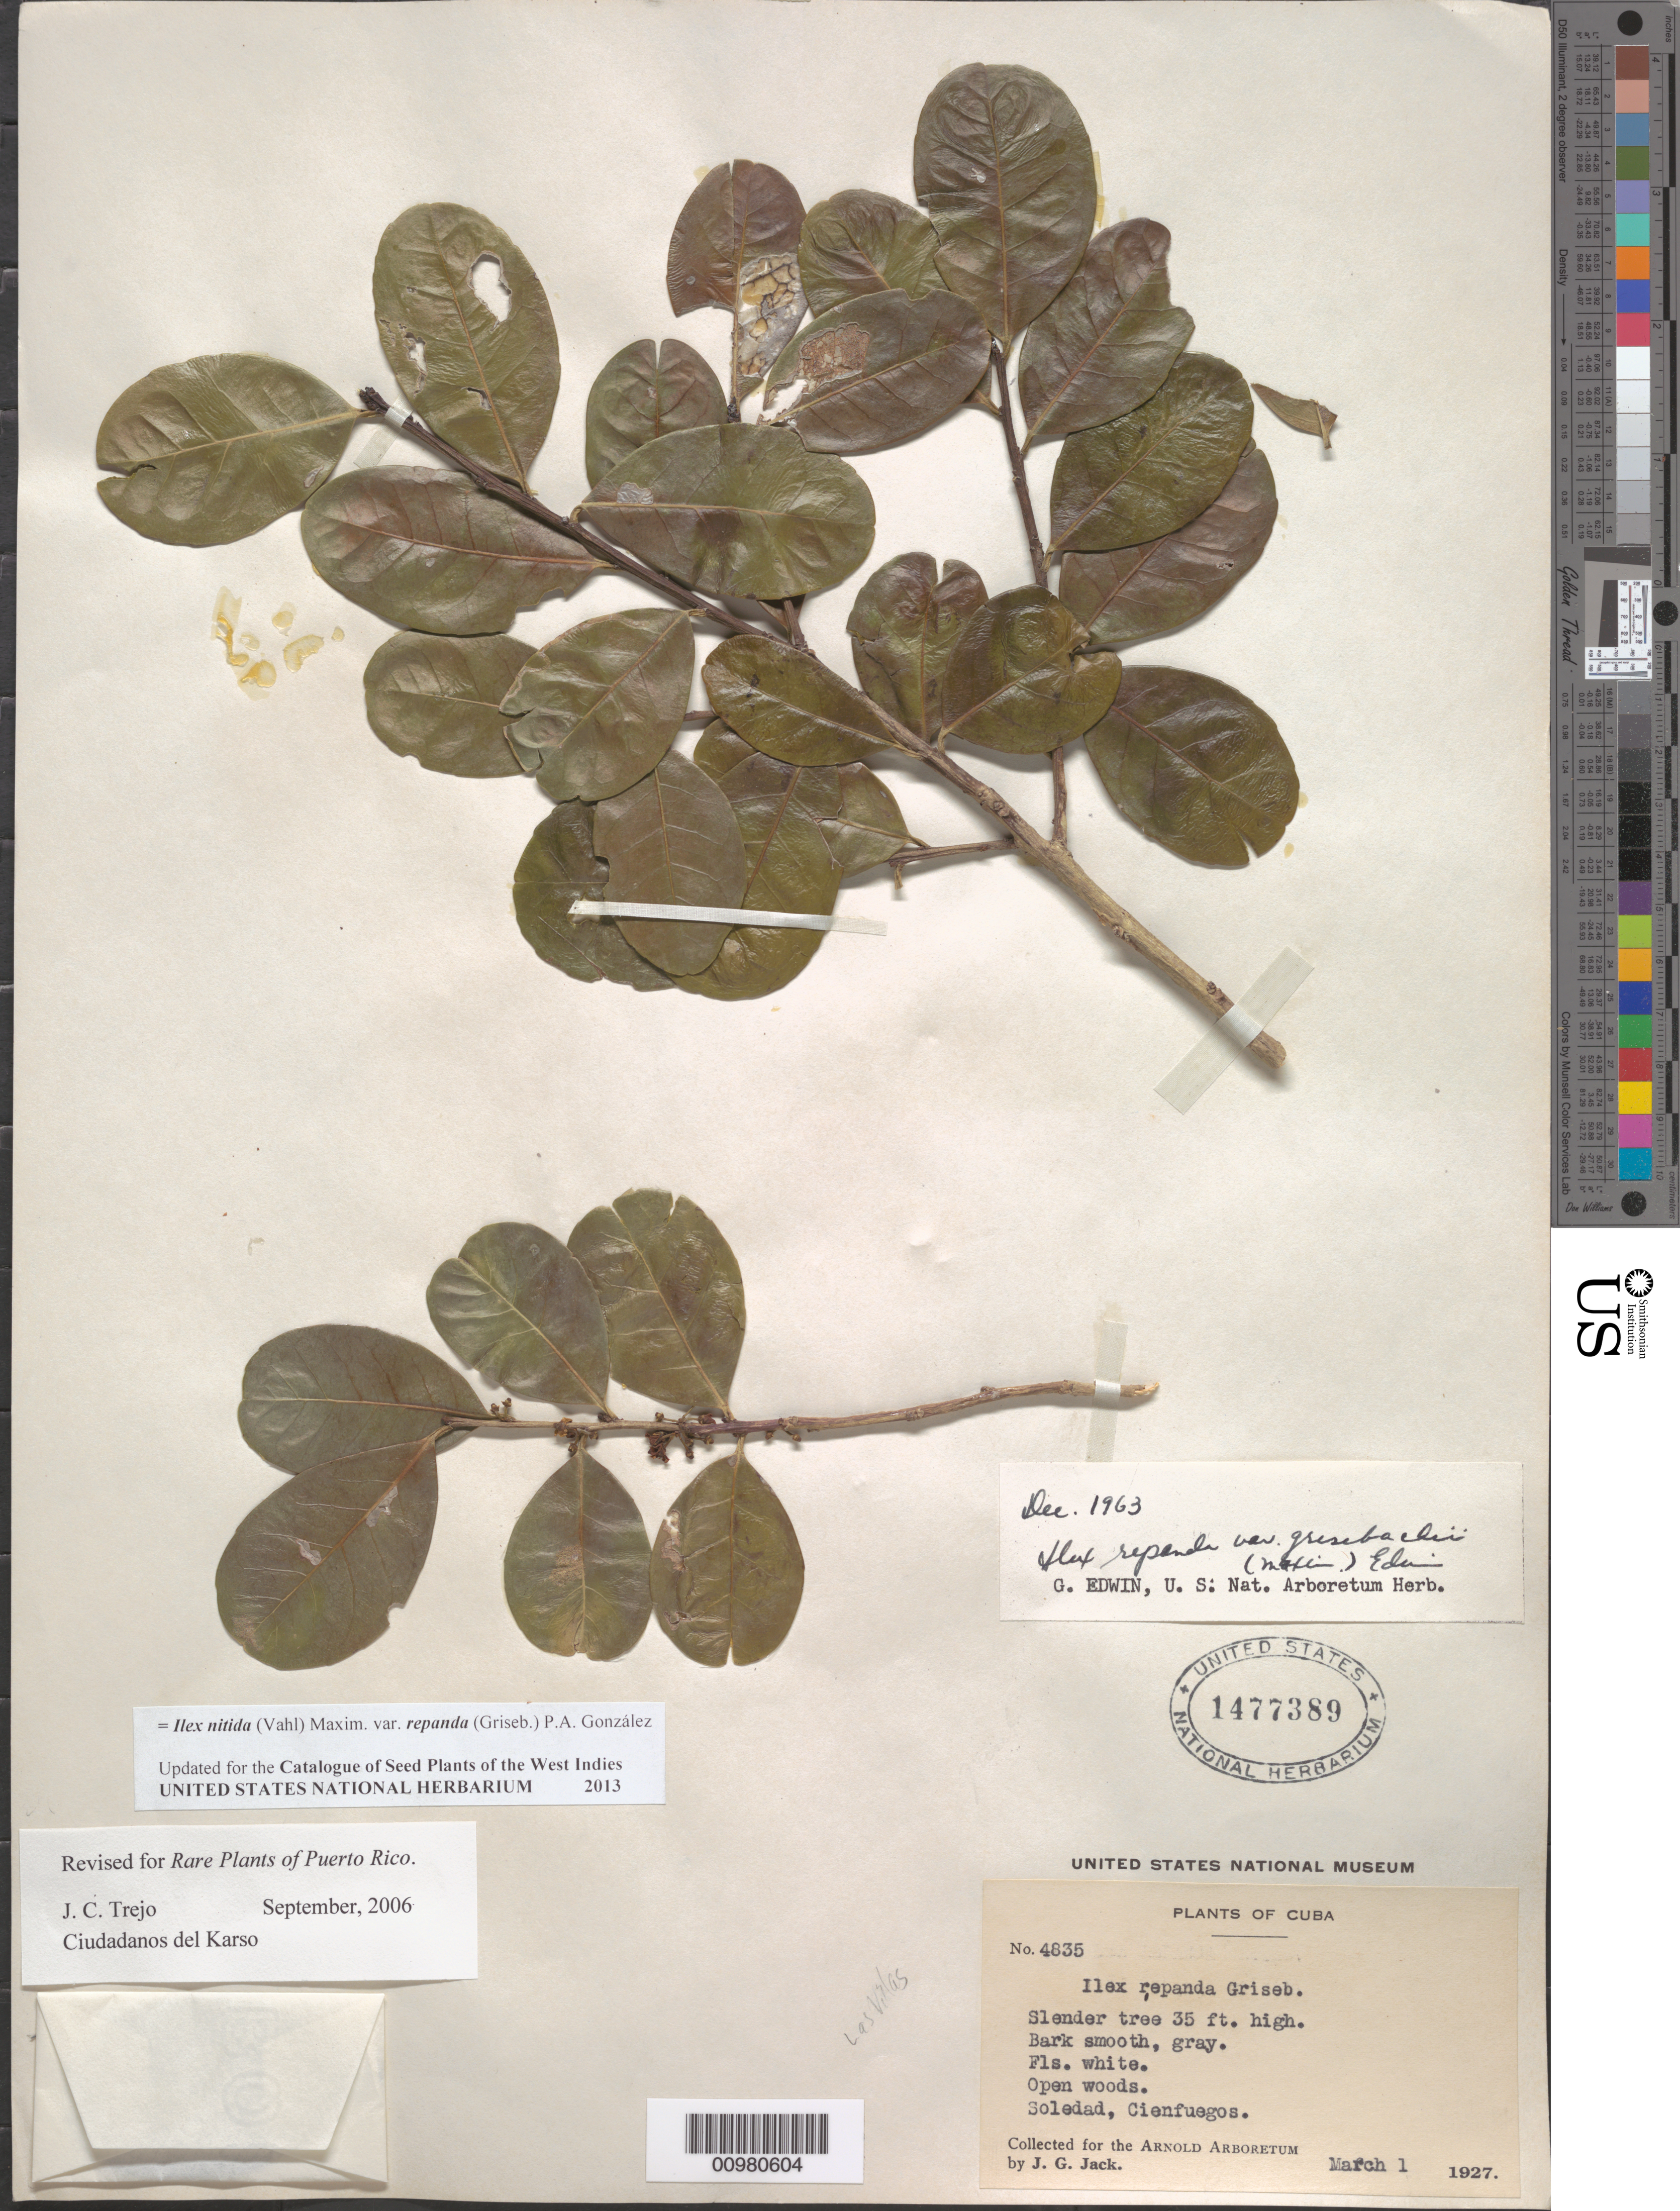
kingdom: Plantae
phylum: Tracheophyta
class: Magnoliopsida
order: Aquifoliales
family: Aquifoliaceae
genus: Ilex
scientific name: Ilex nitida var. repanda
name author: (Griseb.) P. A. González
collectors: J. G. Jack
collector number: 4835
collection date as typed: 01 Mar 1927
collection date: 1927-03-01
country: Cuba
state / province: Cienfuegos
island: Cuba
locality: Soledad, Cienfuegos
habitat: Open woods.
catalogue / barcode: US 1477389